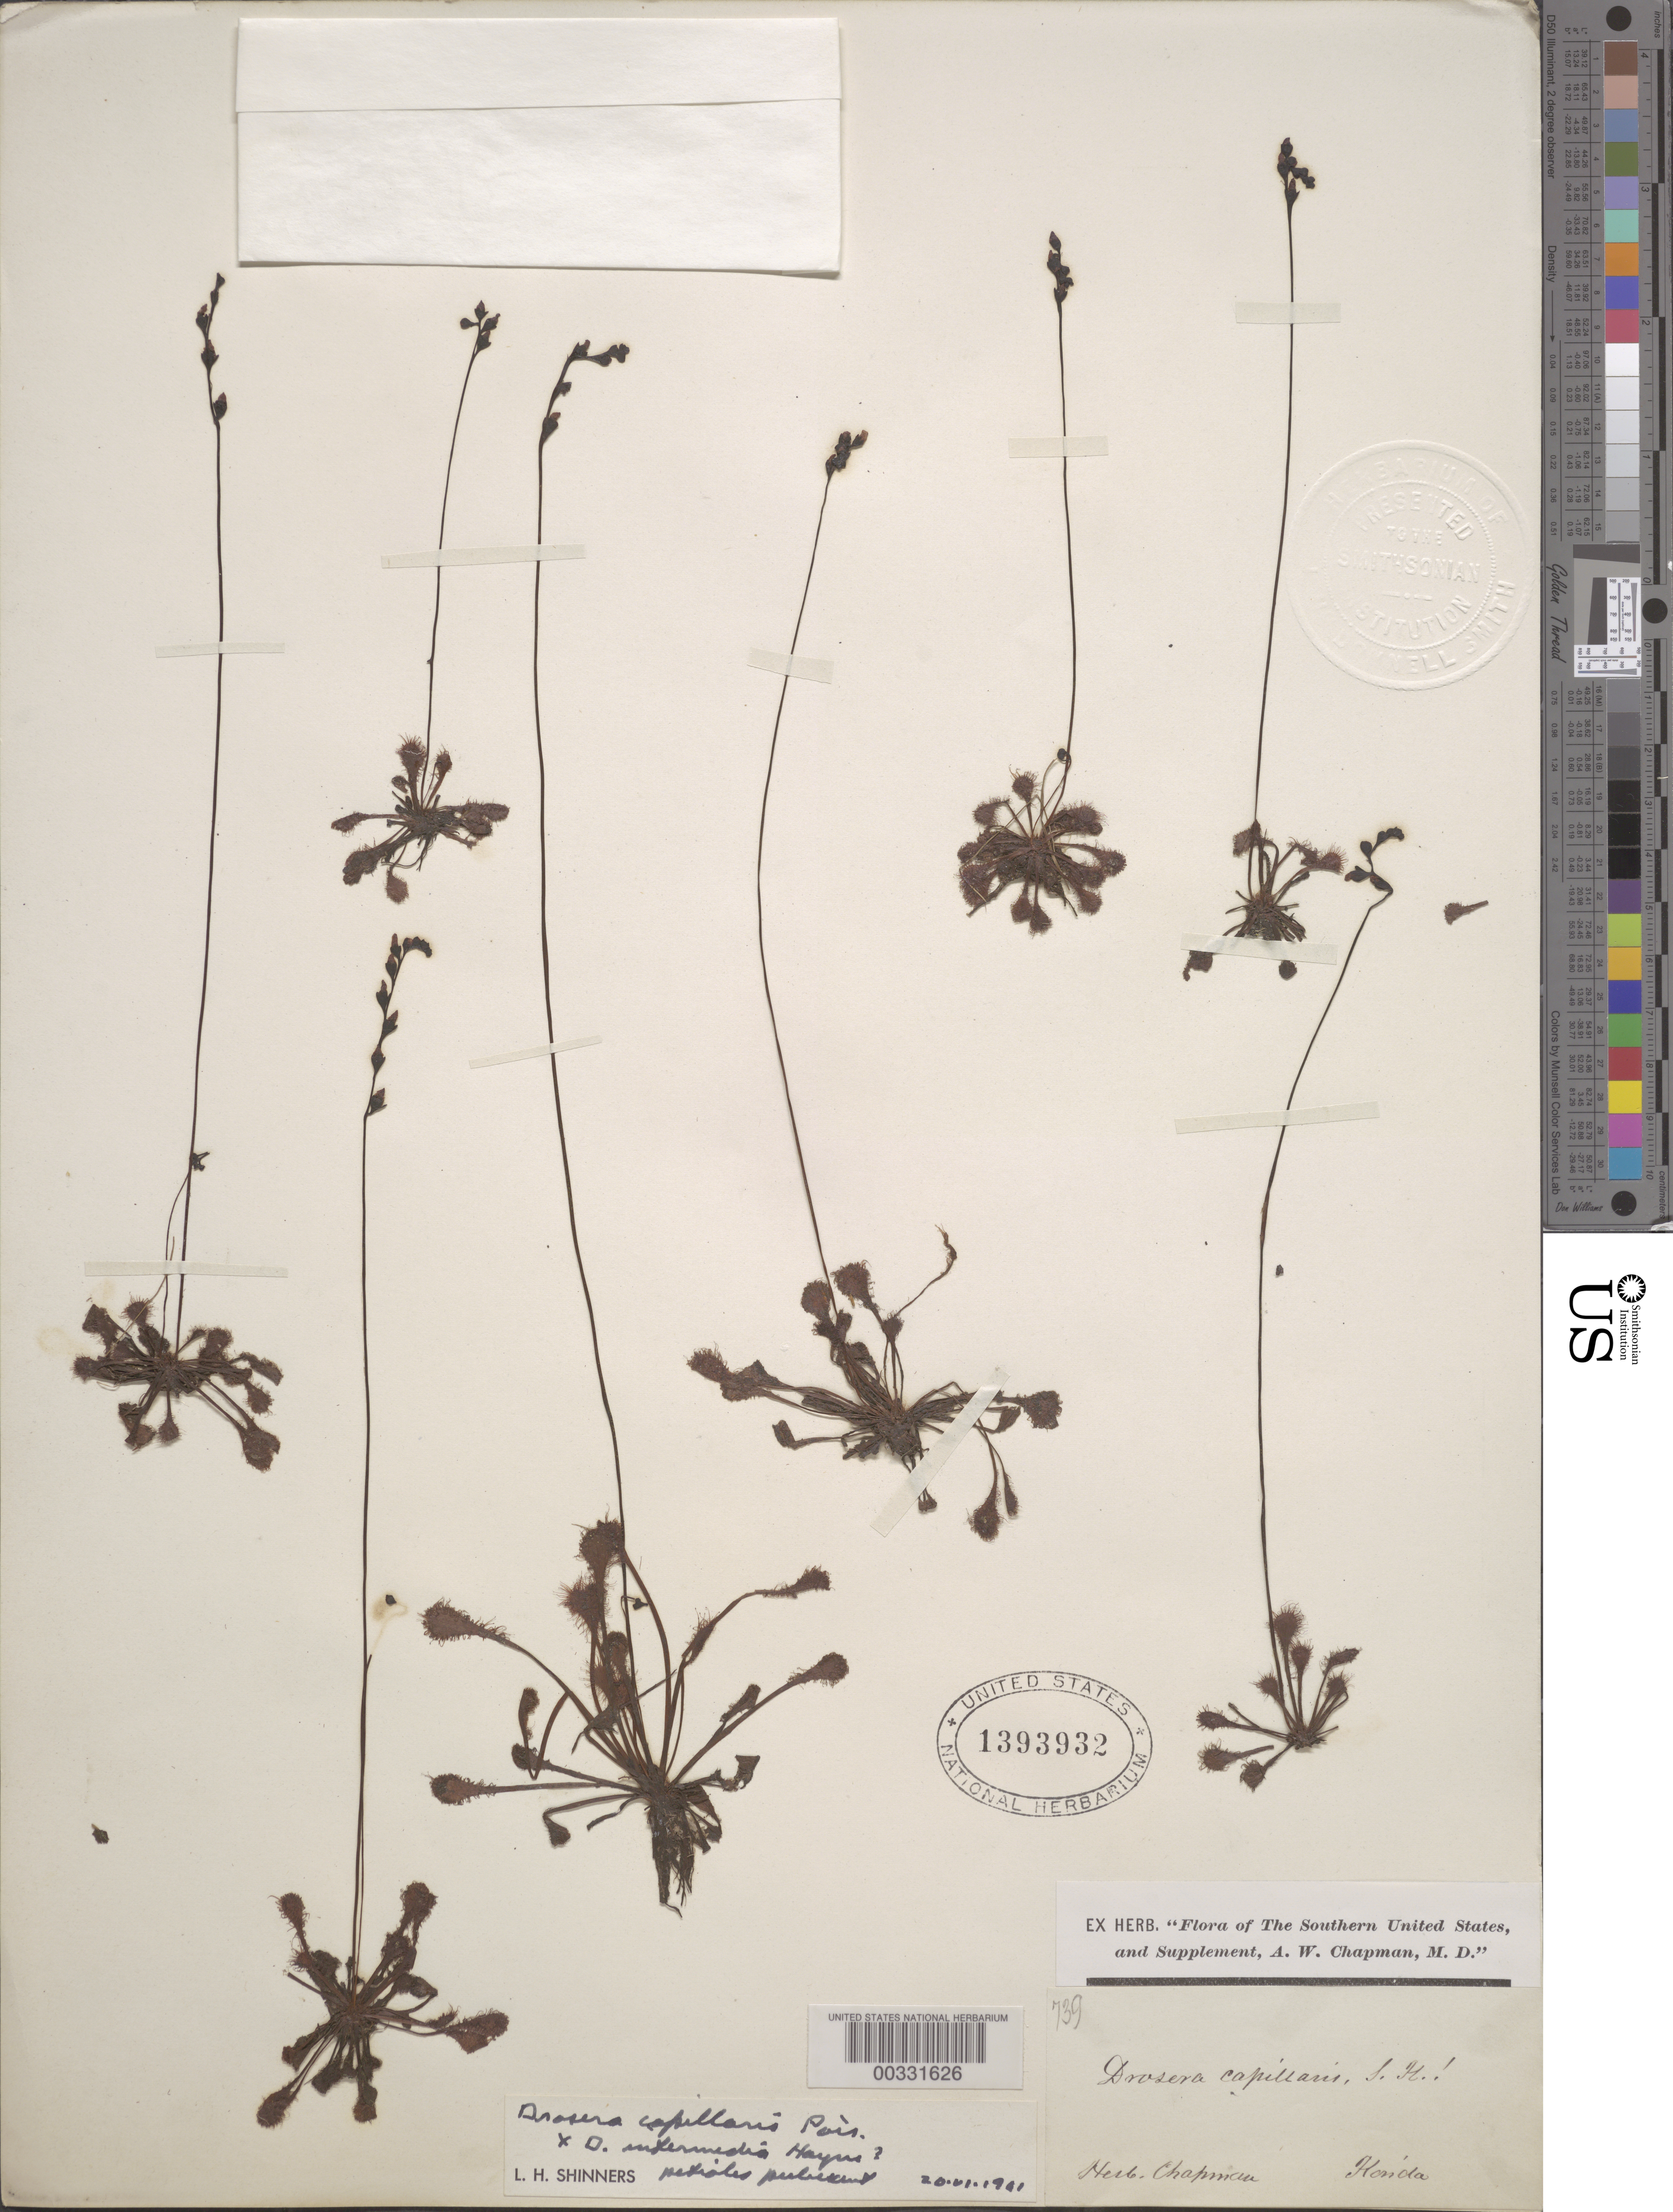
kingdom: Plantae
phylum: Tracheophyta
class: Magnoliopsida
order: Caryophyllales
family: Droseraceae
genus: Drosera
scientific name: Drosera capillaris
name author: Poir.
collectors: H. Chapman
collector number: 739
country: United States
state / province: Florida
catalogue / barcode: US 1393932